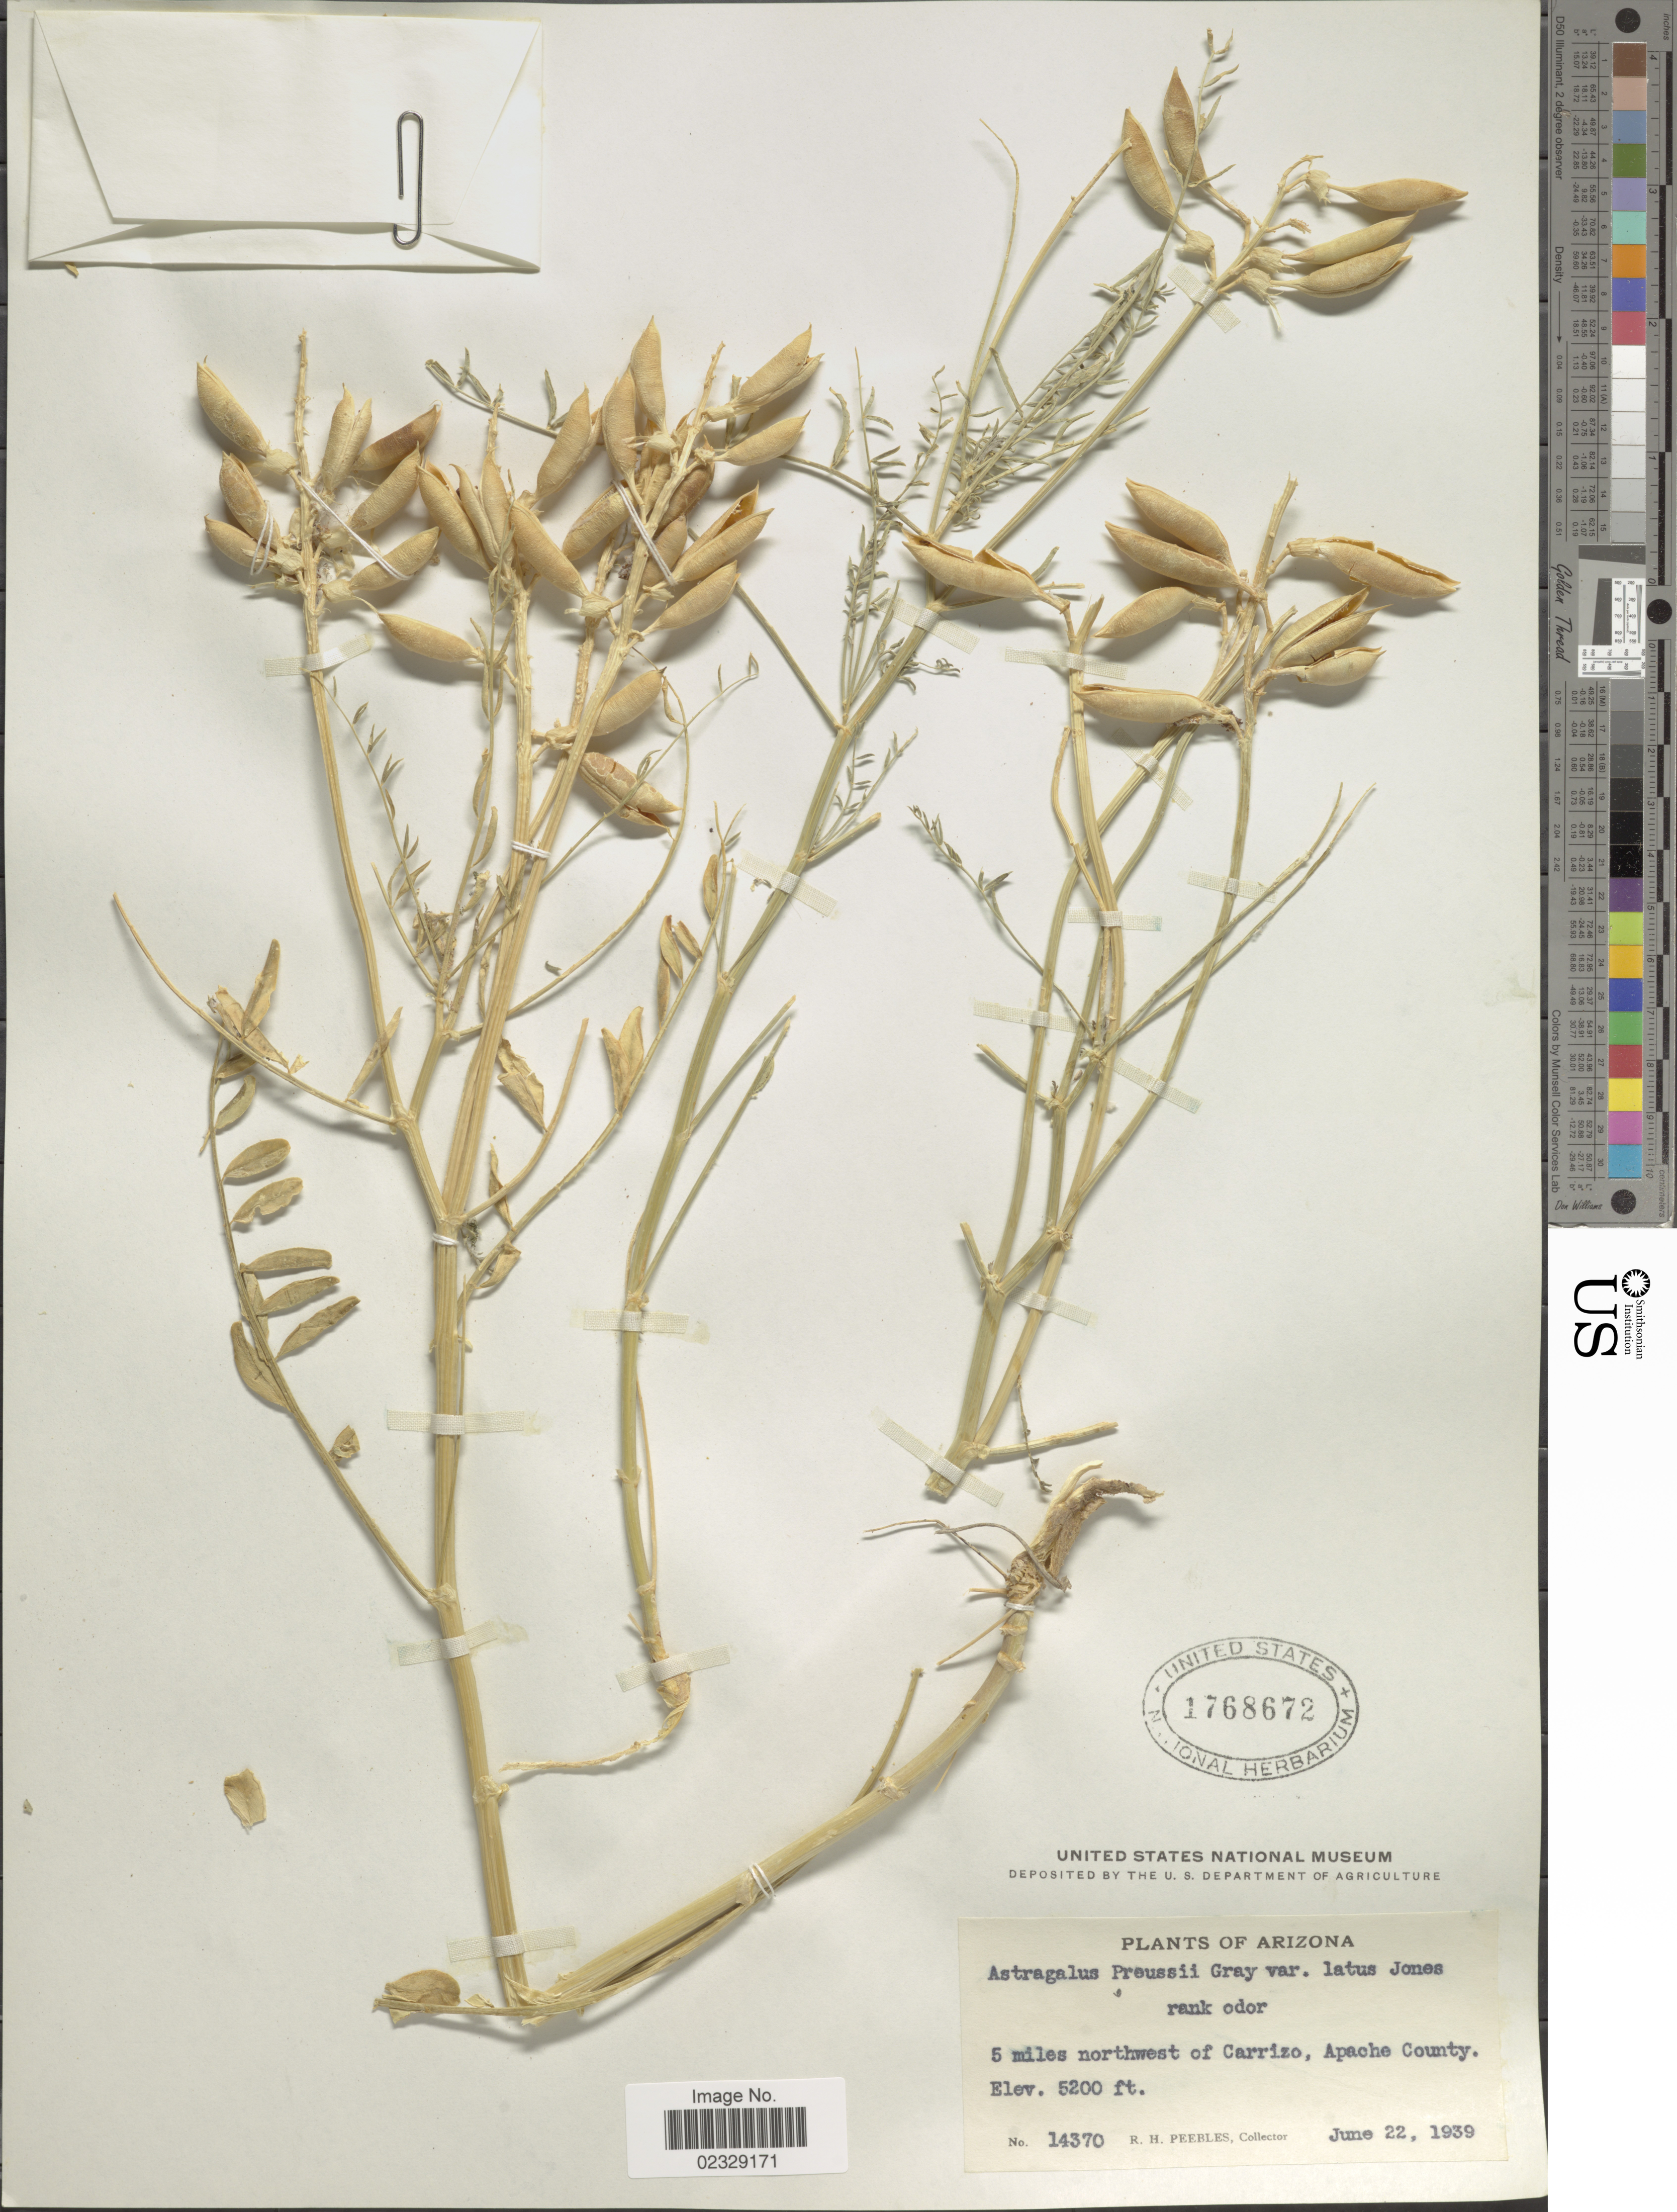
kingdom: Plantae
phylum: Tracheophyta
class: Magnoliopsida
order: Fabales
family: Fabaceae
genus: Astragalus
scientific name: Astragalus arctus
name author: (E. Sheld.) Tidestr.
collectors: R. H. Peebles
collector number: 14370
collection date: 1939-06-22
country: United States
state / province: Arizona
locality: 5 miles northwest of Carrizo, Apache County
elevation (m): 1585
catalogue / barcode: US 1768672